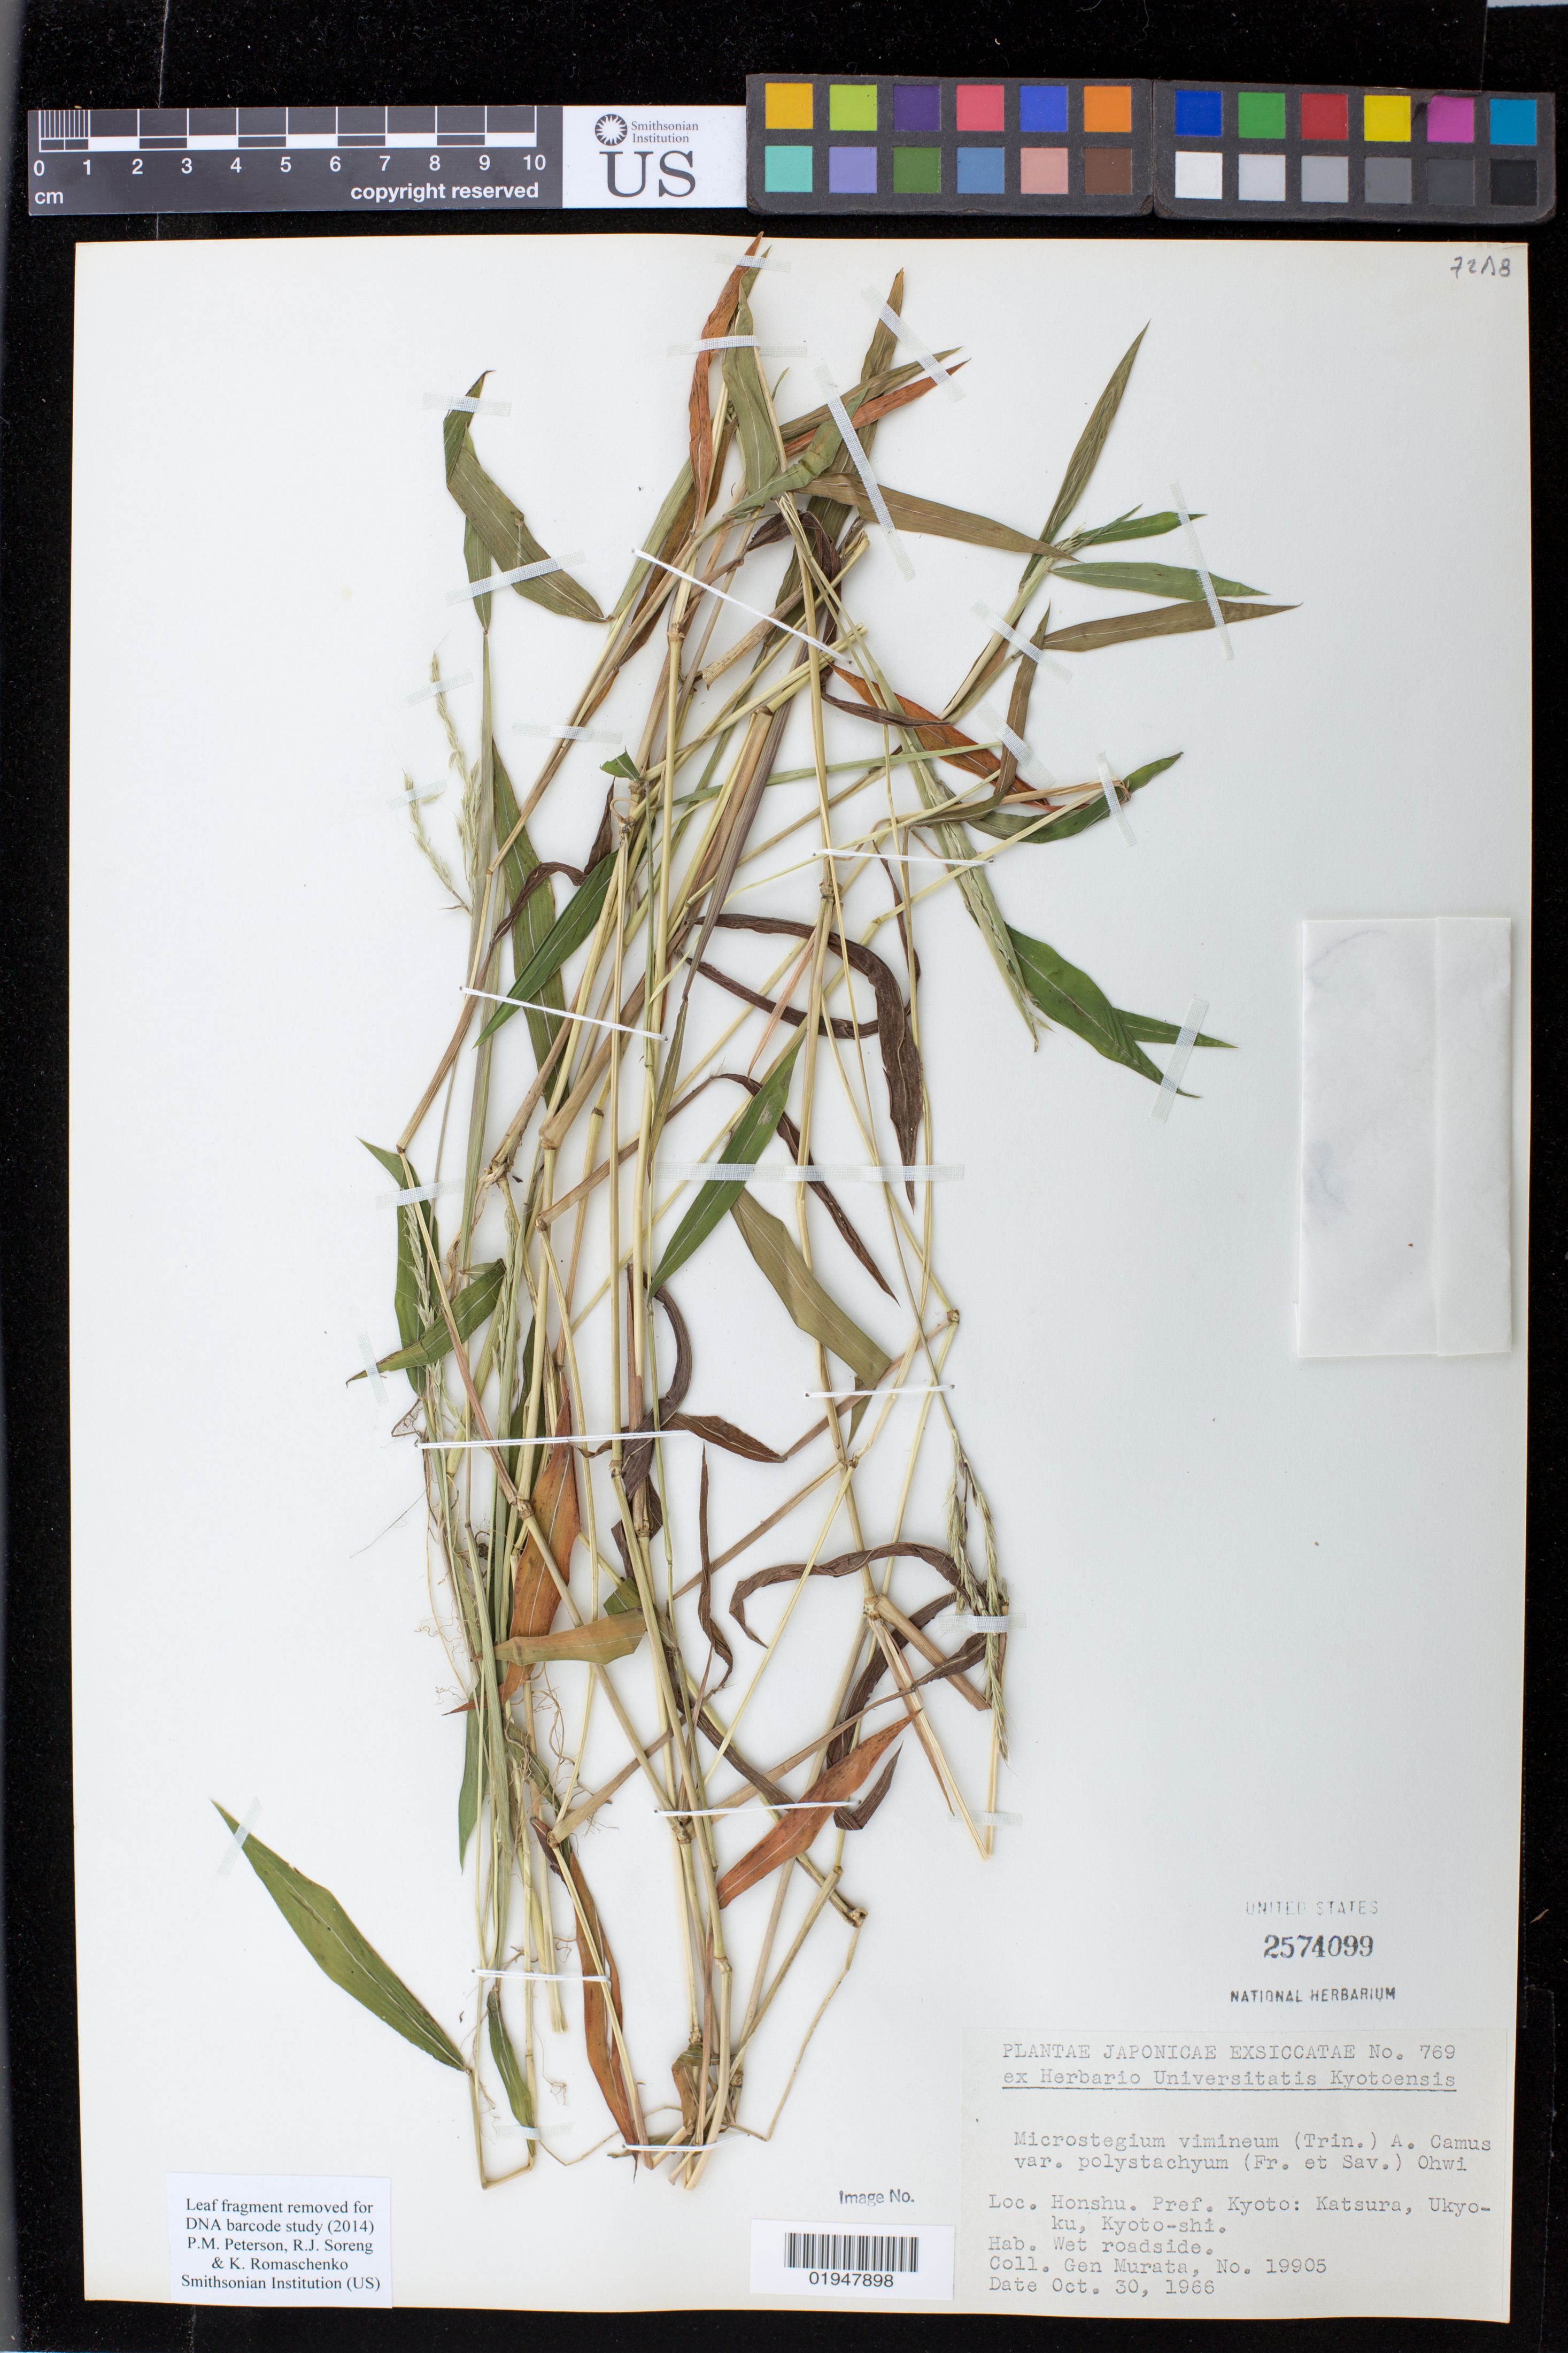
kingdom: Plantae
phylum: Tracheophyta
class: Liliopsida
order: Poales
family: Poaceae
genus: Microstegium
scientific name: Microstegium vimineum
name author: (Trin.) A. Camus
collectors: G. Murata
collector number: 19905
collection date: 1966-10-30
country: Japan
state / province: Kyoto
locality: Honshu. Katsura, Ukyo-ku, Kyoto-shi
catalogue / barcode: US 2574099